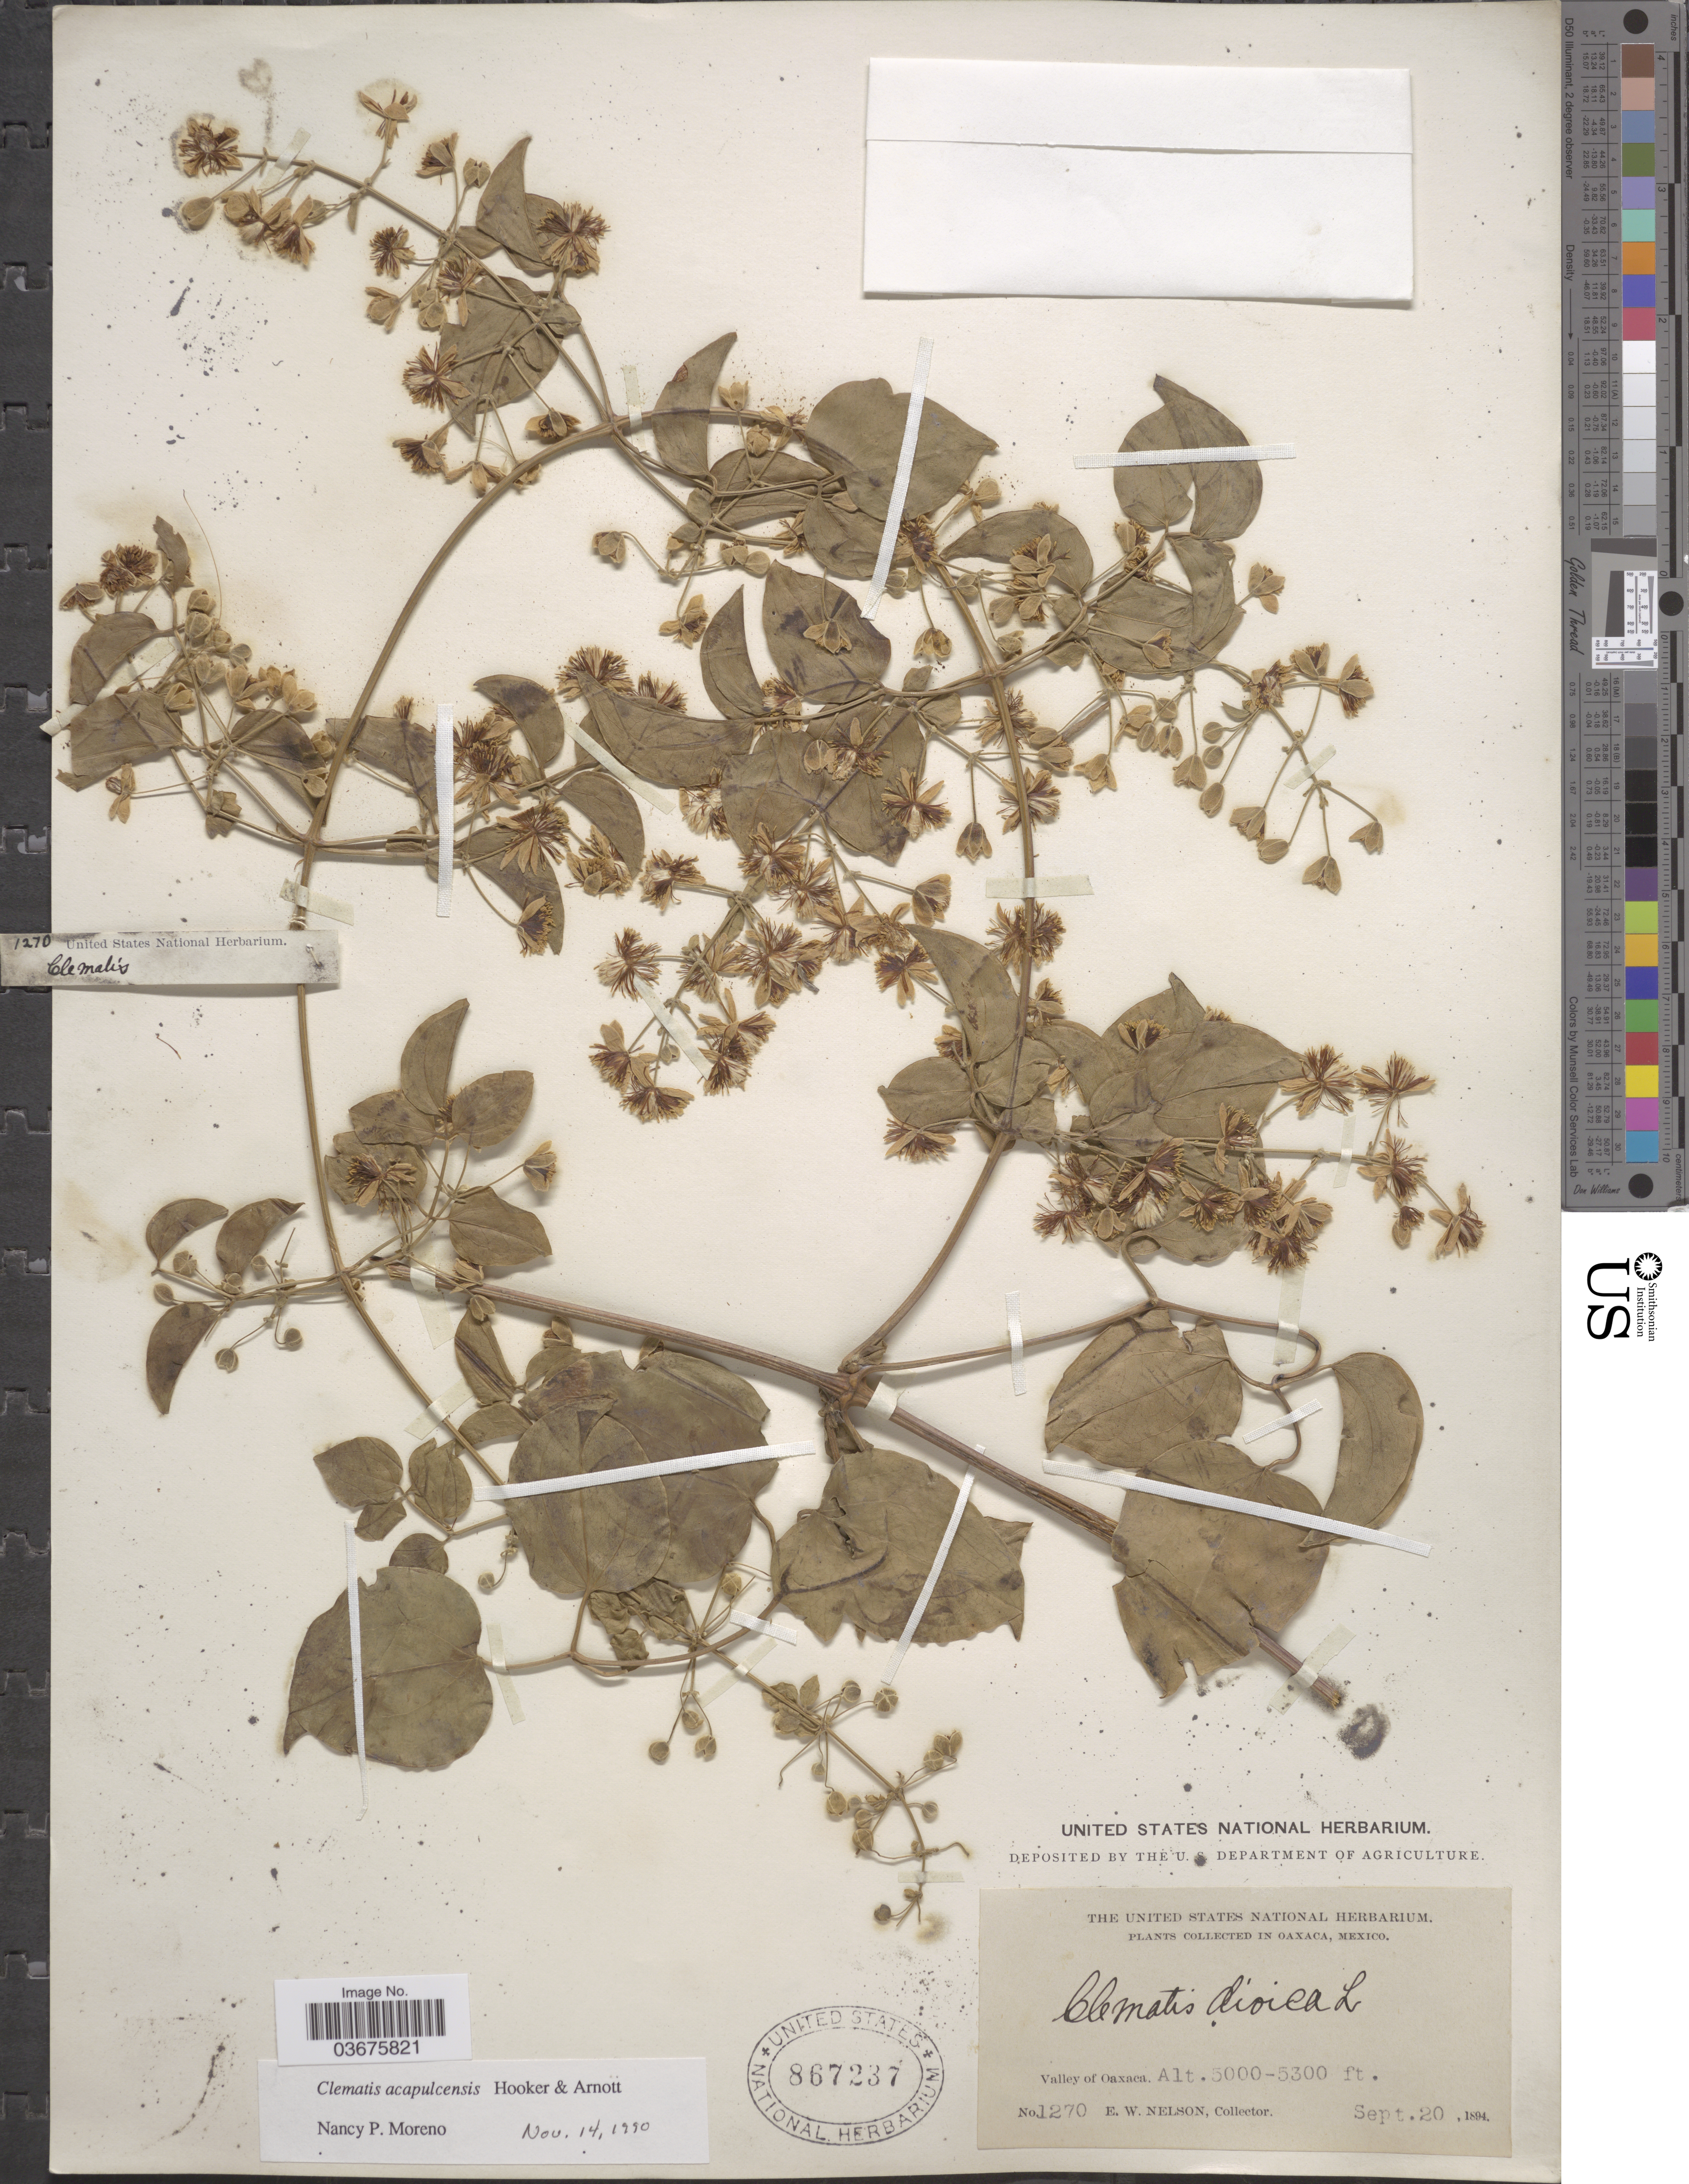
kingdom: Plantae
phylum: Tracheophyta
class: Magnoliopsida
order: Ranunculales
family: Ranunculaceae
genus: Clematis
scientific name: Clematis acapulcensis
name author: Hook. & Arn.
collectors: E. W. Nelson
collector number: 1270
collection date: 1894-09-20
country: Mexico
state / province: Oaxaca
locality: Valley of Oaxaca.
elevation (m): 1524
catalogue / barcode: US 867237